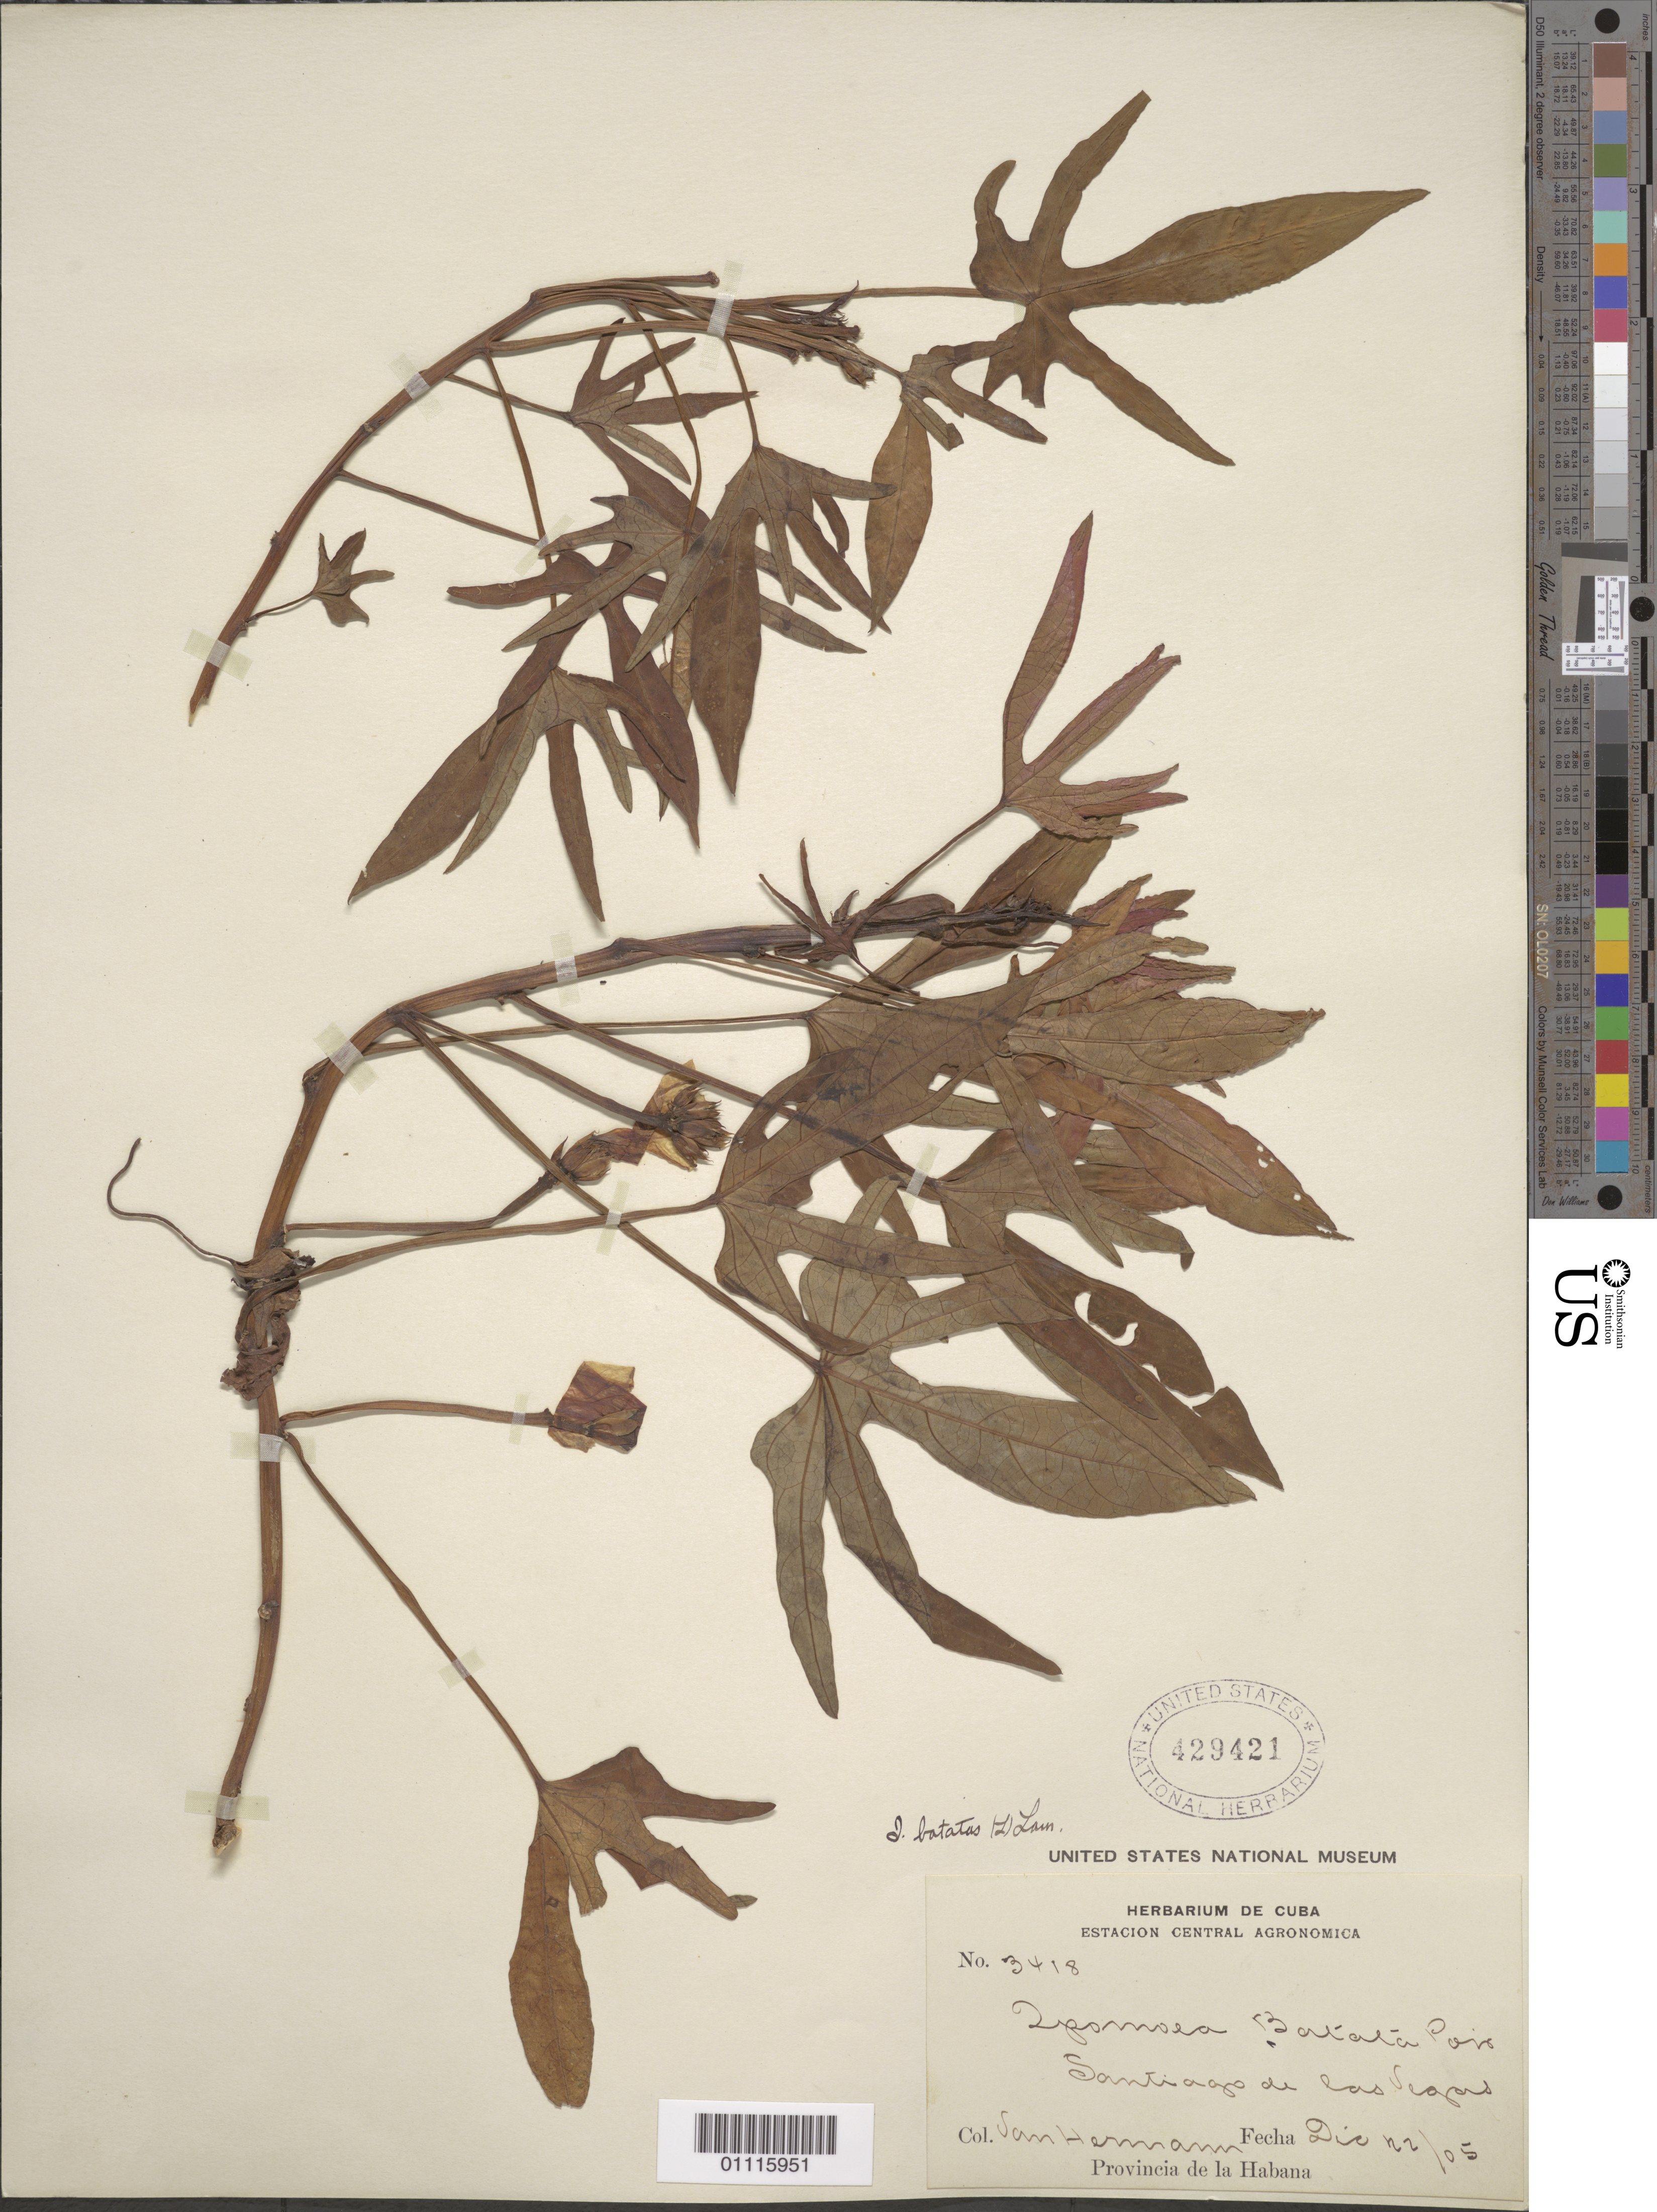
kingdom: Plantae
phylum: Tracheophyta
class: Magnoliopsida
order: Solanales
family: Convolvulaceae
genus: Ipomoea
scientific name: Ipomoea batatas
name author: (L.) Lam.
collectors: H. A. Van Hermann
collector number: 3418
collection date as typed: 22 Dec 1905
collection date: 1905-12-22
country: Cuba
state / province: La Habana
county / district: Municipio Boyeros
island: Cuba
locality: Santiago de las Vegas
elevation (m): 97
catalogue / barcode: US 429421